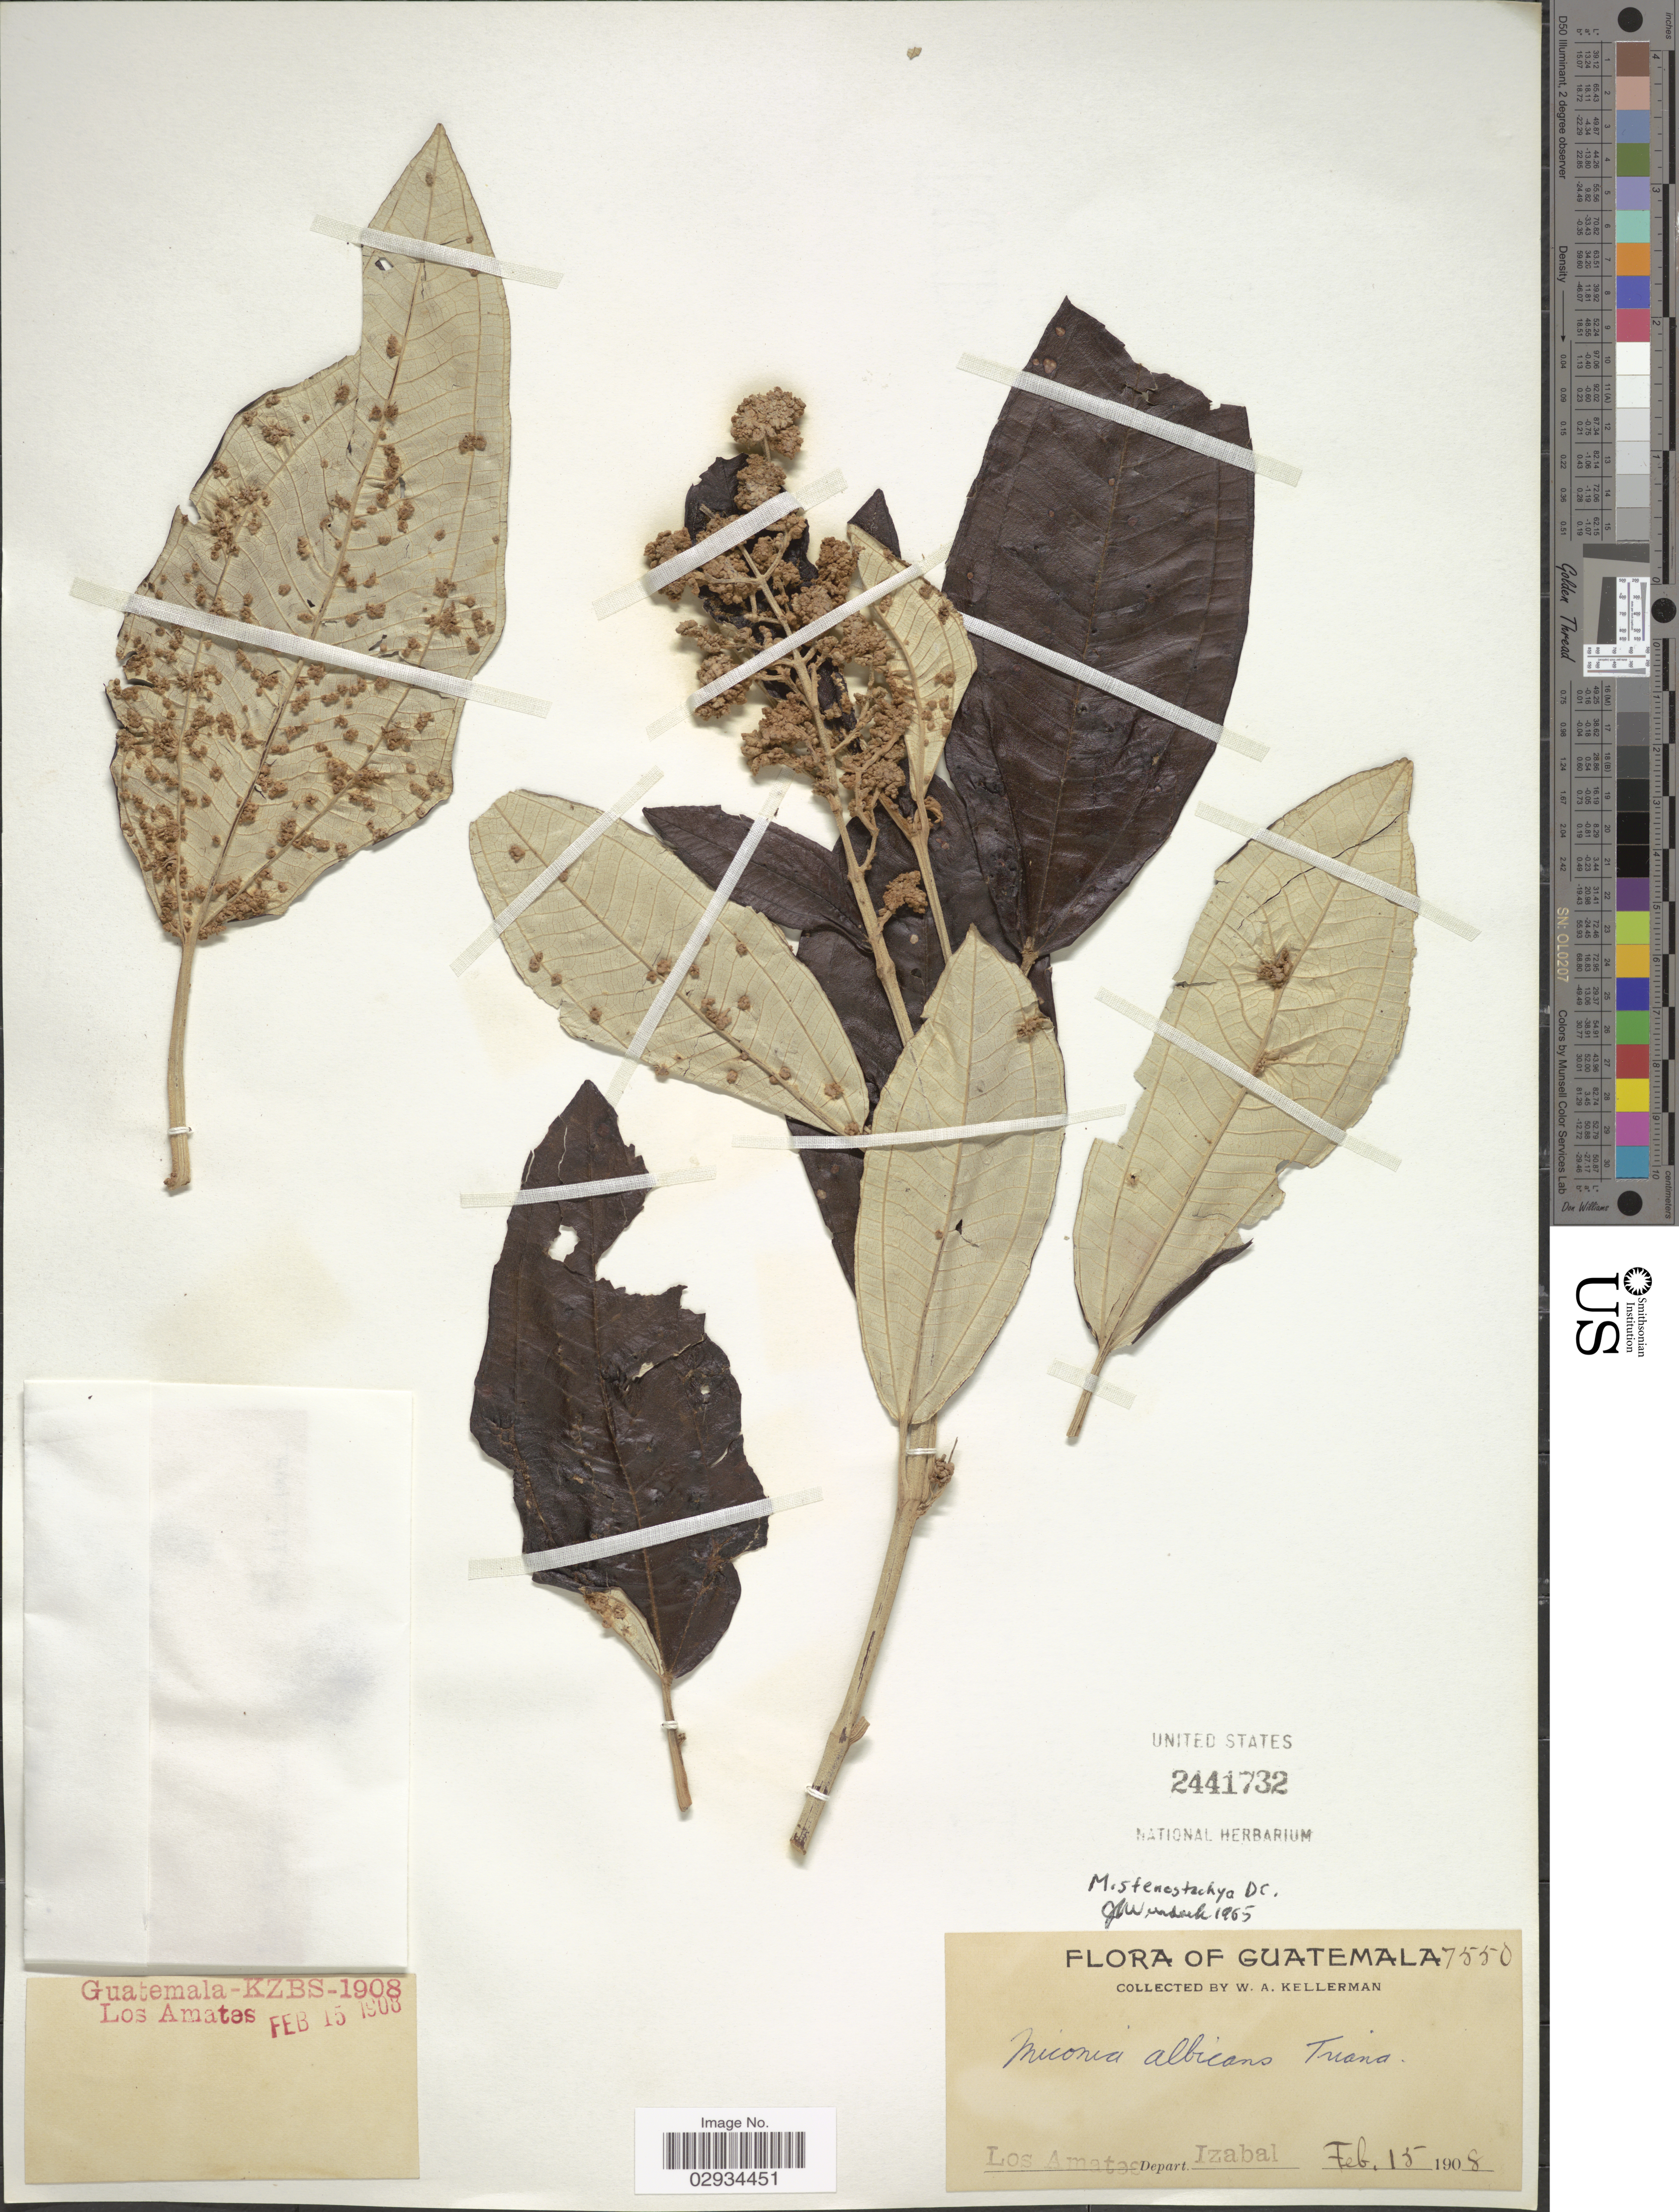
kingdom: Plantae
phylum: Tracheophyta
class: Magnoliopsida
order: Myrtales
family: Melastomataceae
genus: Miconia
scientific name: Miconia stenostachya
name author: DC.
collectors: W. Kellerman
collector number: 7550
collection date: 1908-02-15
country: Guatemala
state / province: Izabal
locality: Los Amates. Depart. Izabal.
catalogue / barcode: US 2441732